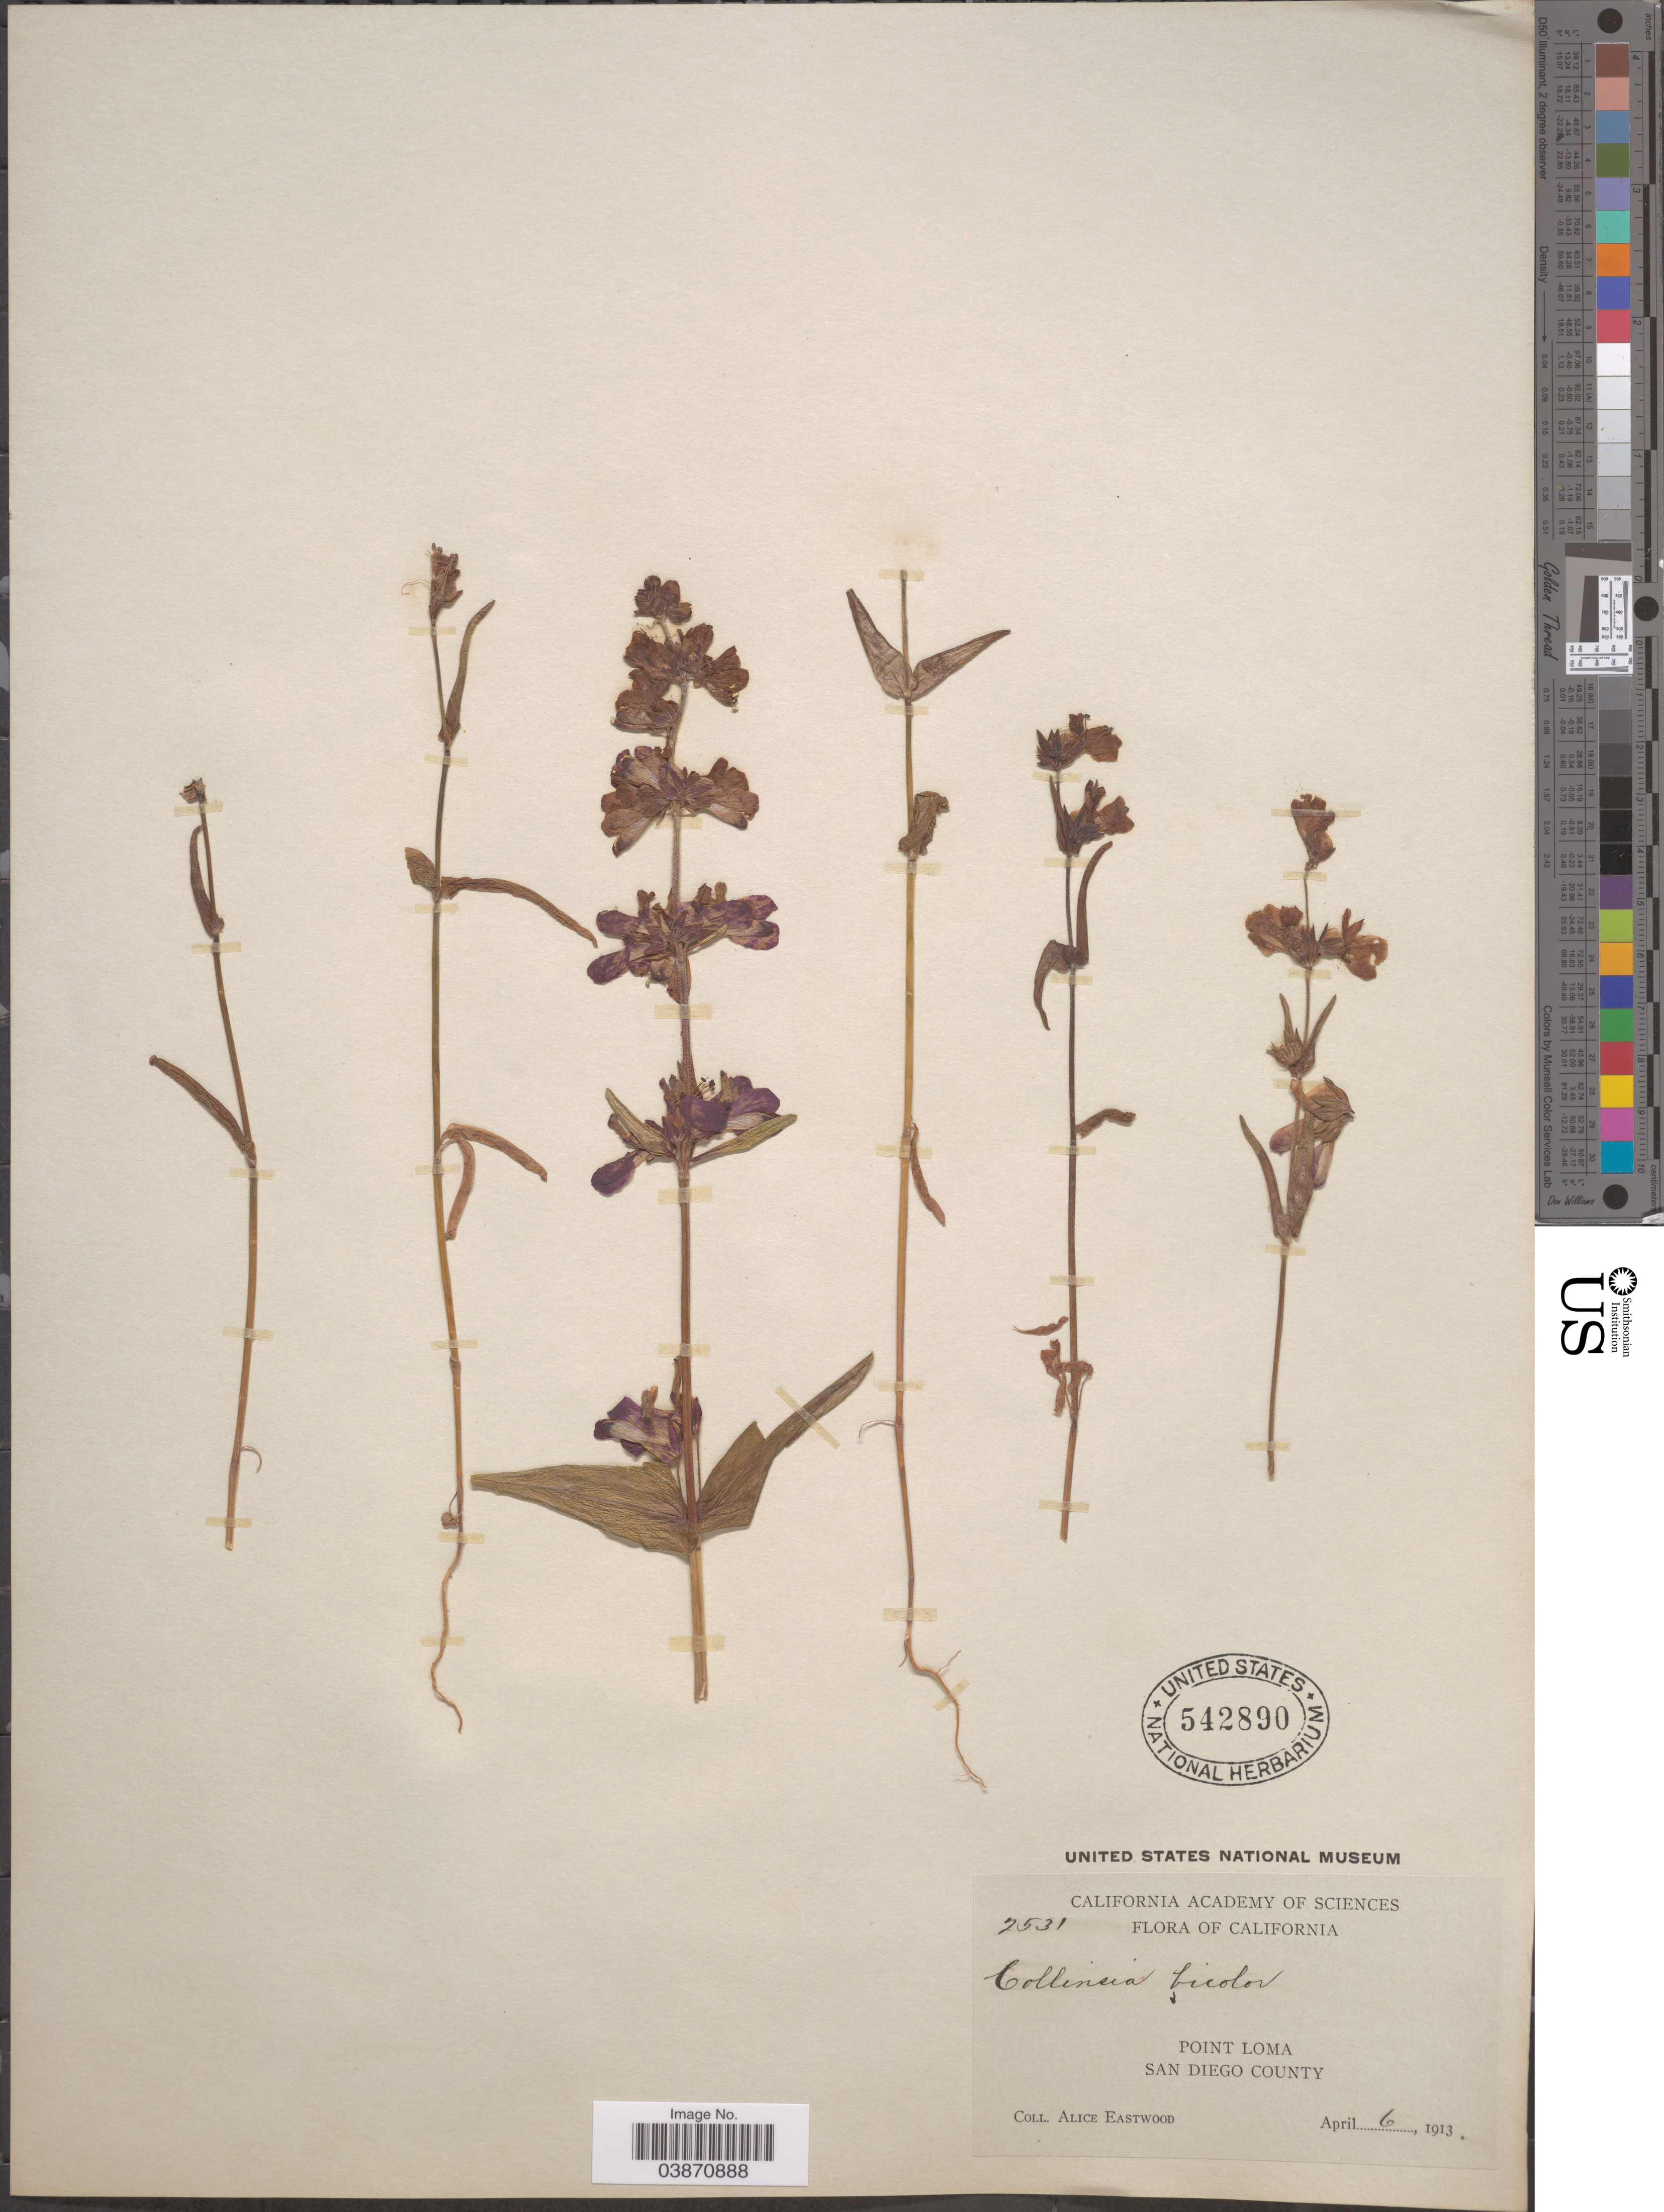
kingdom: Plantae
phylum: Tracheophyta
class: Magnoliopsida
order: Lamiales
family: Plantaginaceae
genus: Collinsia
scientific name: Collinsia bicolor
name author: Raf.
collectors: A. Eastwood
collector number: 2531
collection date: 1913-04-06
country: United States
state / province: California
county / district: San Diego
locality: Point Loma. San Diego County.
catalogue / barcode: US 542890